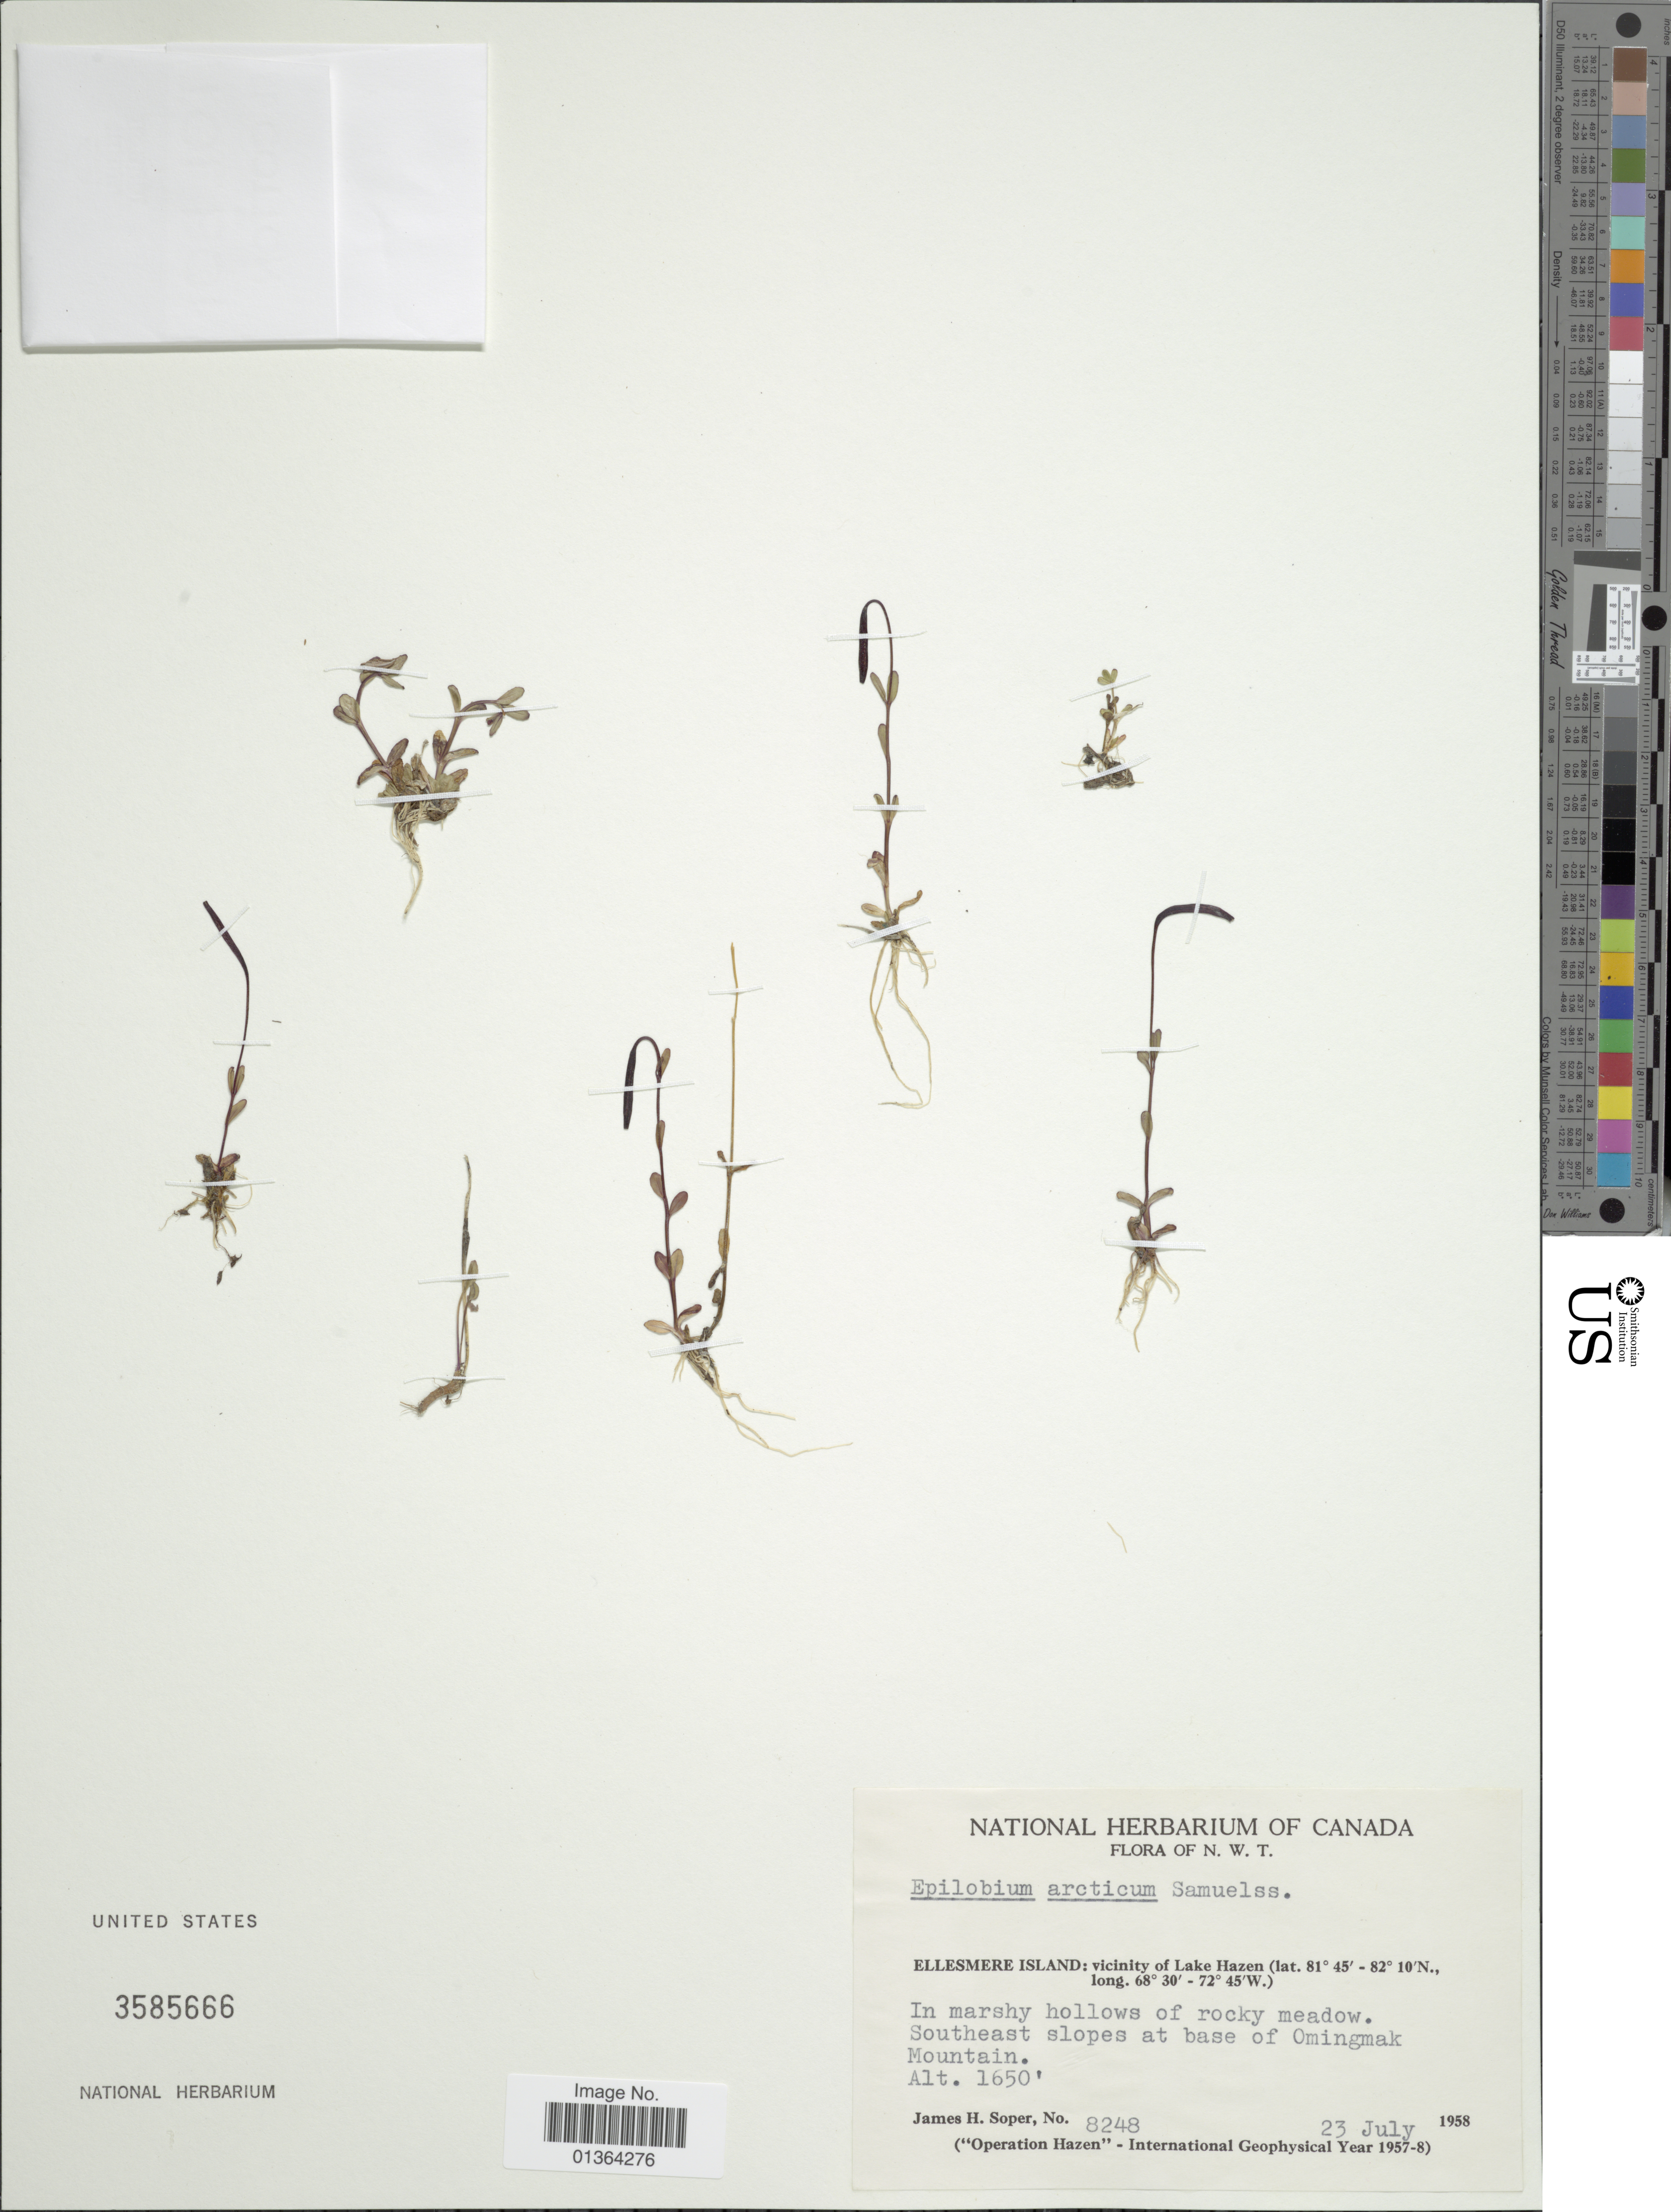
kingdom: Plantae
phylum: Tracheophyta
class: Magnoliopsida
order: Myrtales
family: Onagraceae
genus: Epilobium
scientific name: Epilobium davuricum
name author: Fisch. ex Hornem.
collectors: J. H. Soper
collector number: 8248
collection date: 1958-07-23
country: Canada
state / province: Northwest Territories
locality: Ellesmere Island: vicinity of Lake Hazen. Southeast slopes at base of Omingmak Mountain.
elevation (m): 503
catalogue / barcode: US 3585666